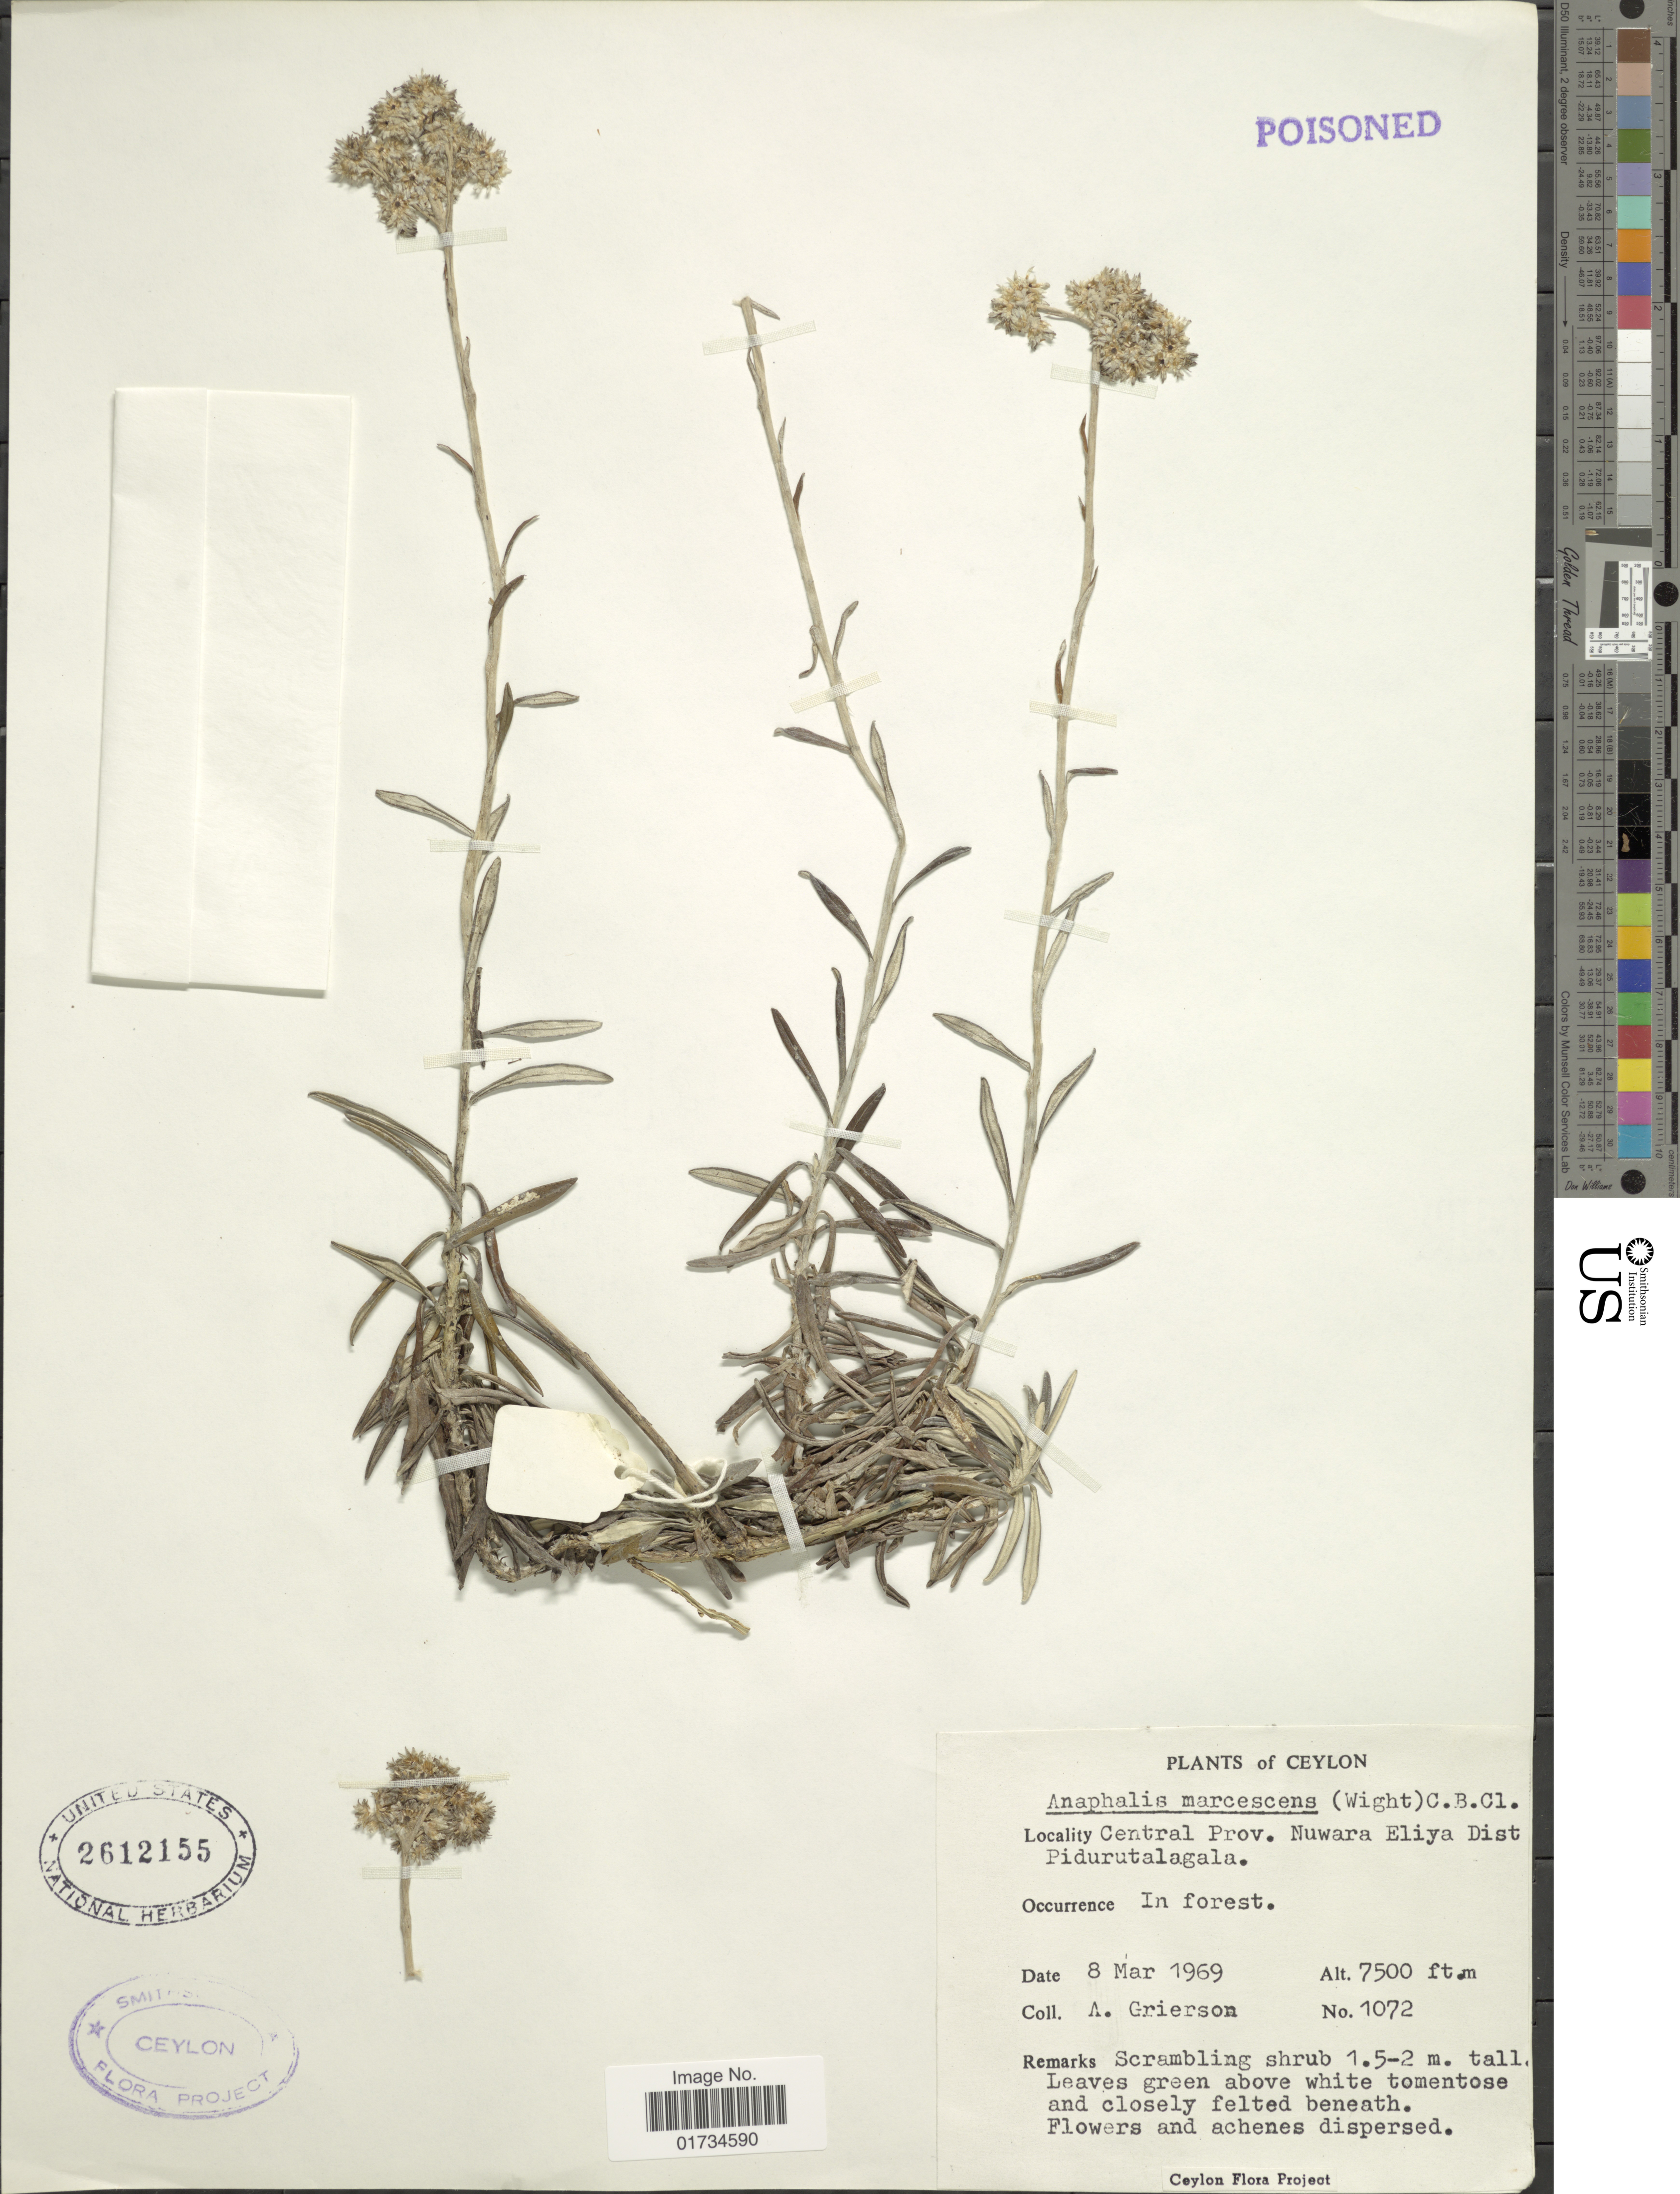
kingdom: Plantae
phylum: Tracheophyta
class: Magnoliopsida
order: Asterales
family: Asteraceae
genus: Anaphalis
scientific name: Anaphalis marescens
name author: C.B. Clarke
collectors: A. Grierson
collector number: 1072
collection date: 1969-03-08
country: Sri Lanka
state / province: Central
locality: Ceylon. Central Prov. Nuwara Eliya Dist Pidurutalagala.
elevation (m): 2286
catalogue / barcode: US 2612155